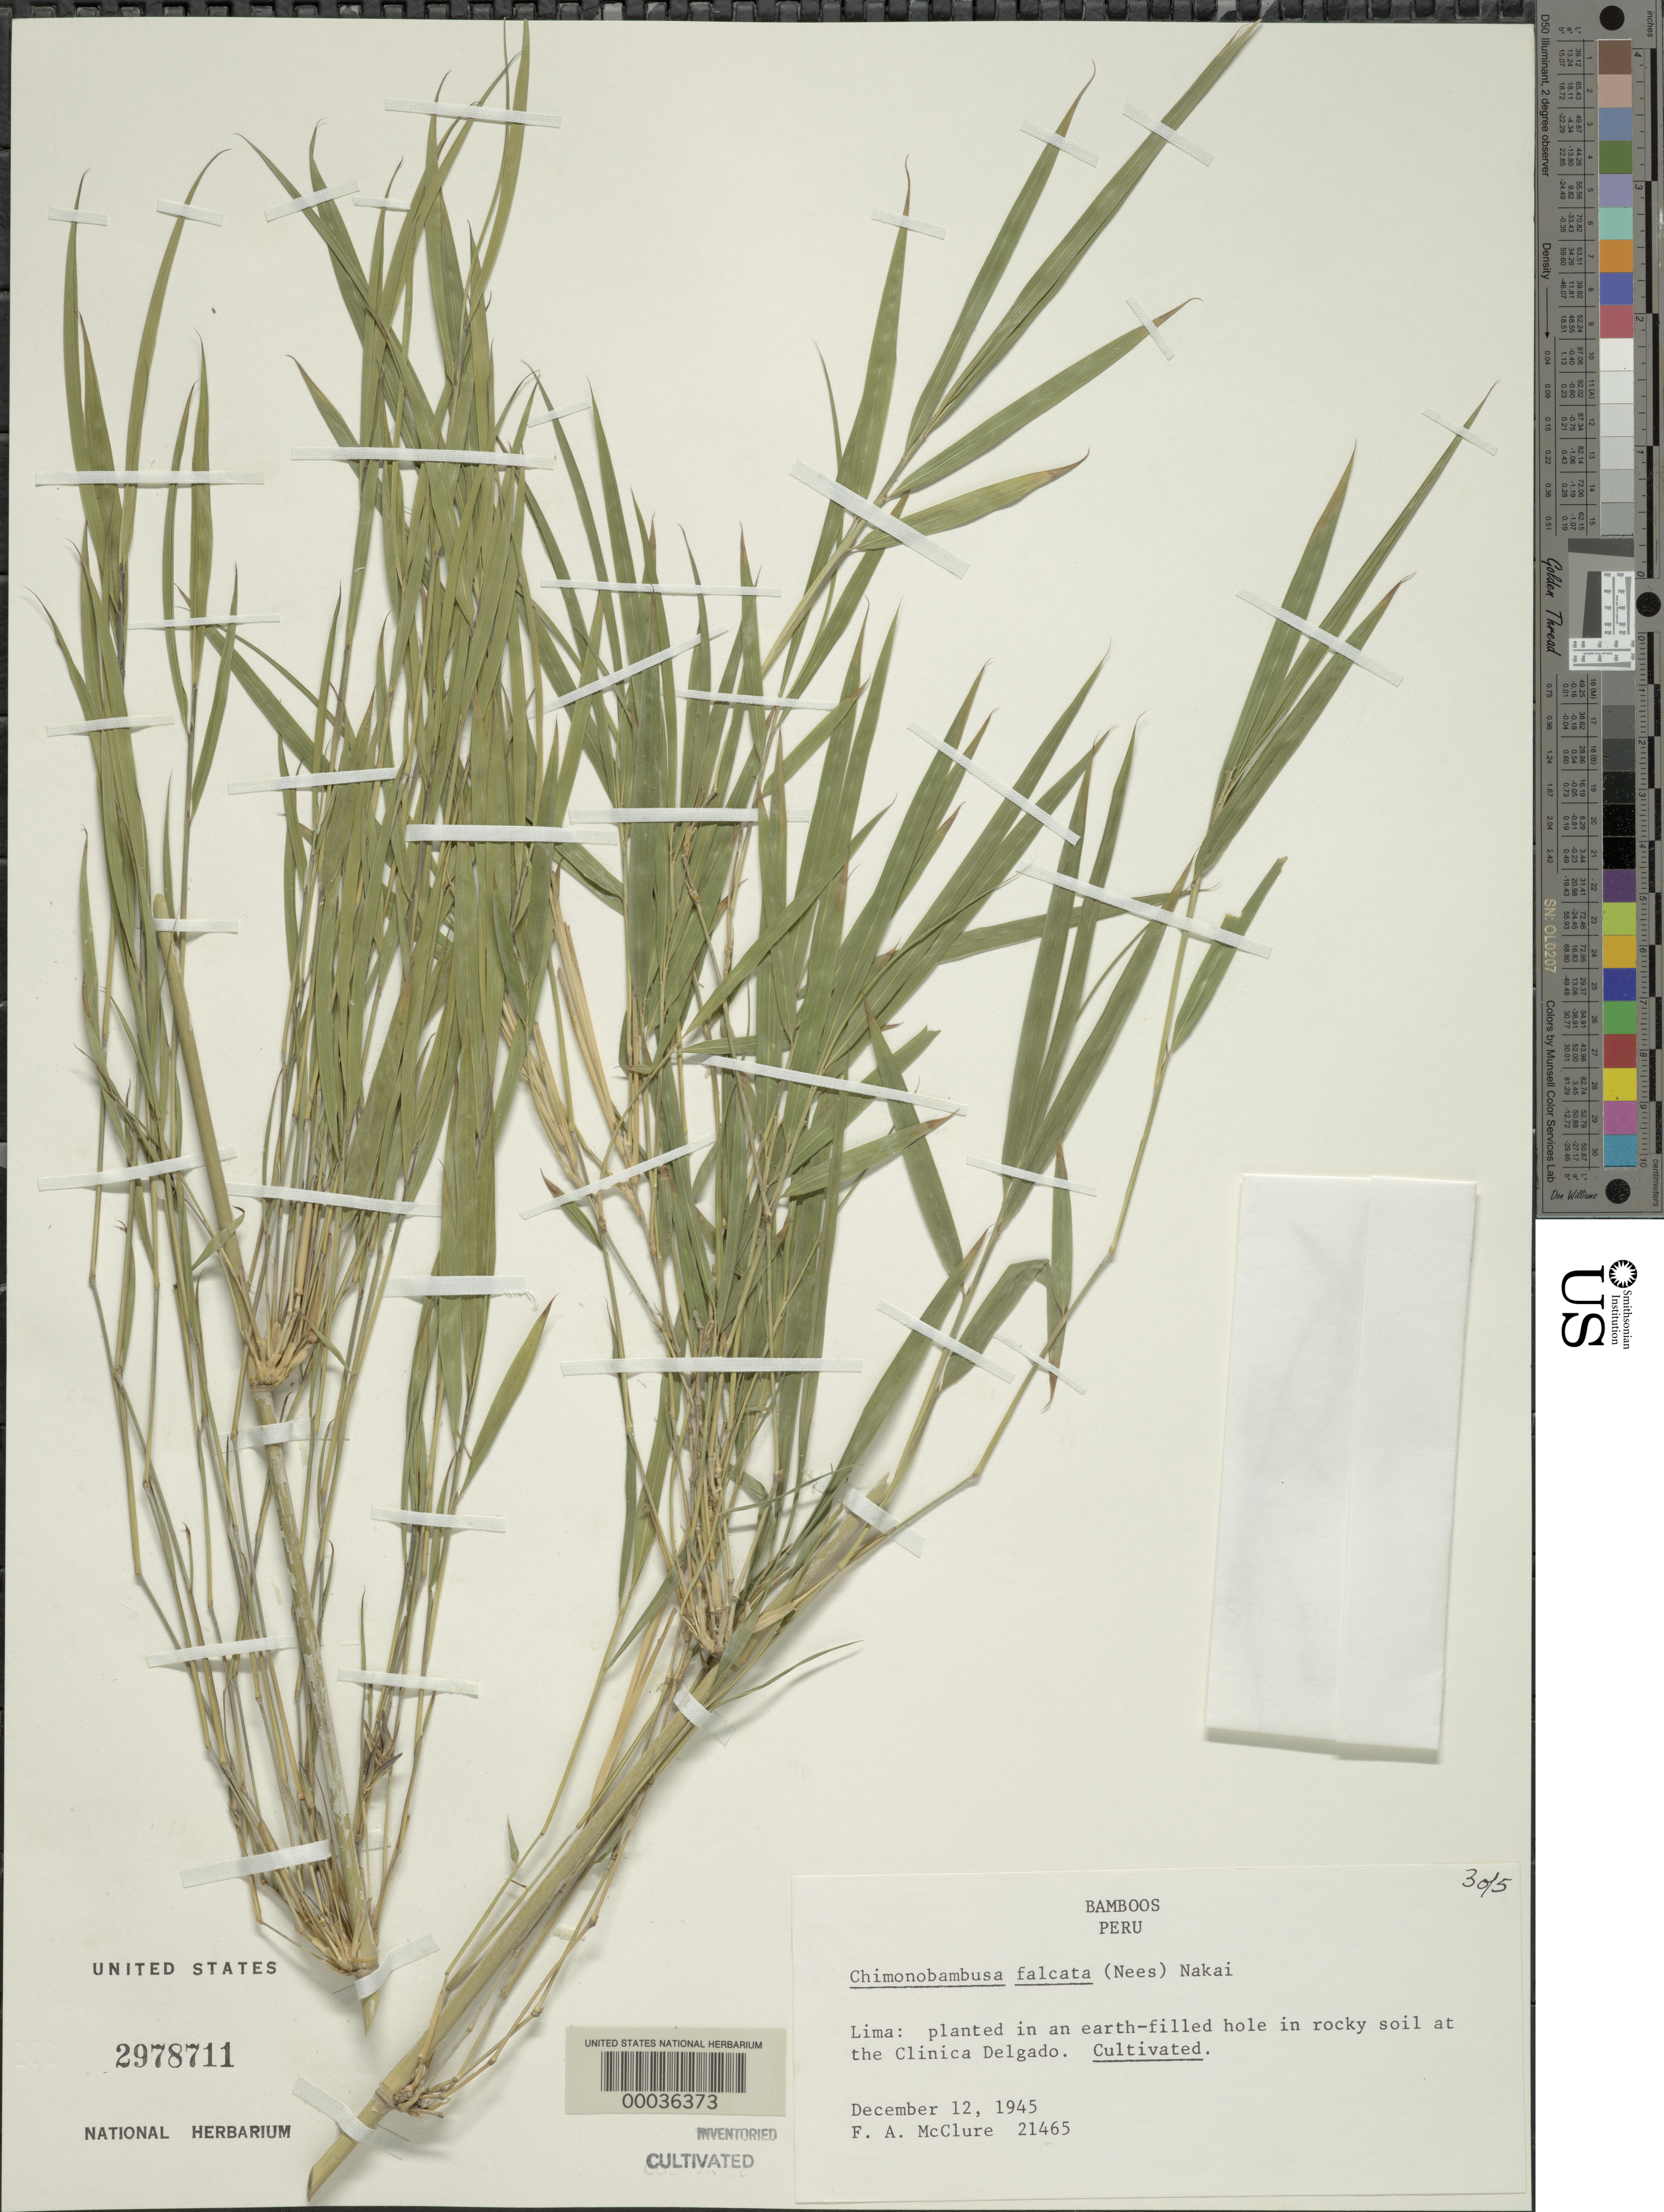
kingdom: Plantae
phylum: Tracheophyta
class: Liliopsida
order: Poales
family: Poaceae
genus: Drepanostachyum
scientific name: Drepanostachyum falconeri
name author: (Hook. f. ex Munro) Soderstr.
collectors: F. A. McClure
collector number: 21465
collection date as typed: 12 Dec 1945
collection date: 1945-12-12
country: Peru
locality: Lima, Clínica Delgado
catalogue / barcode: US 2978711